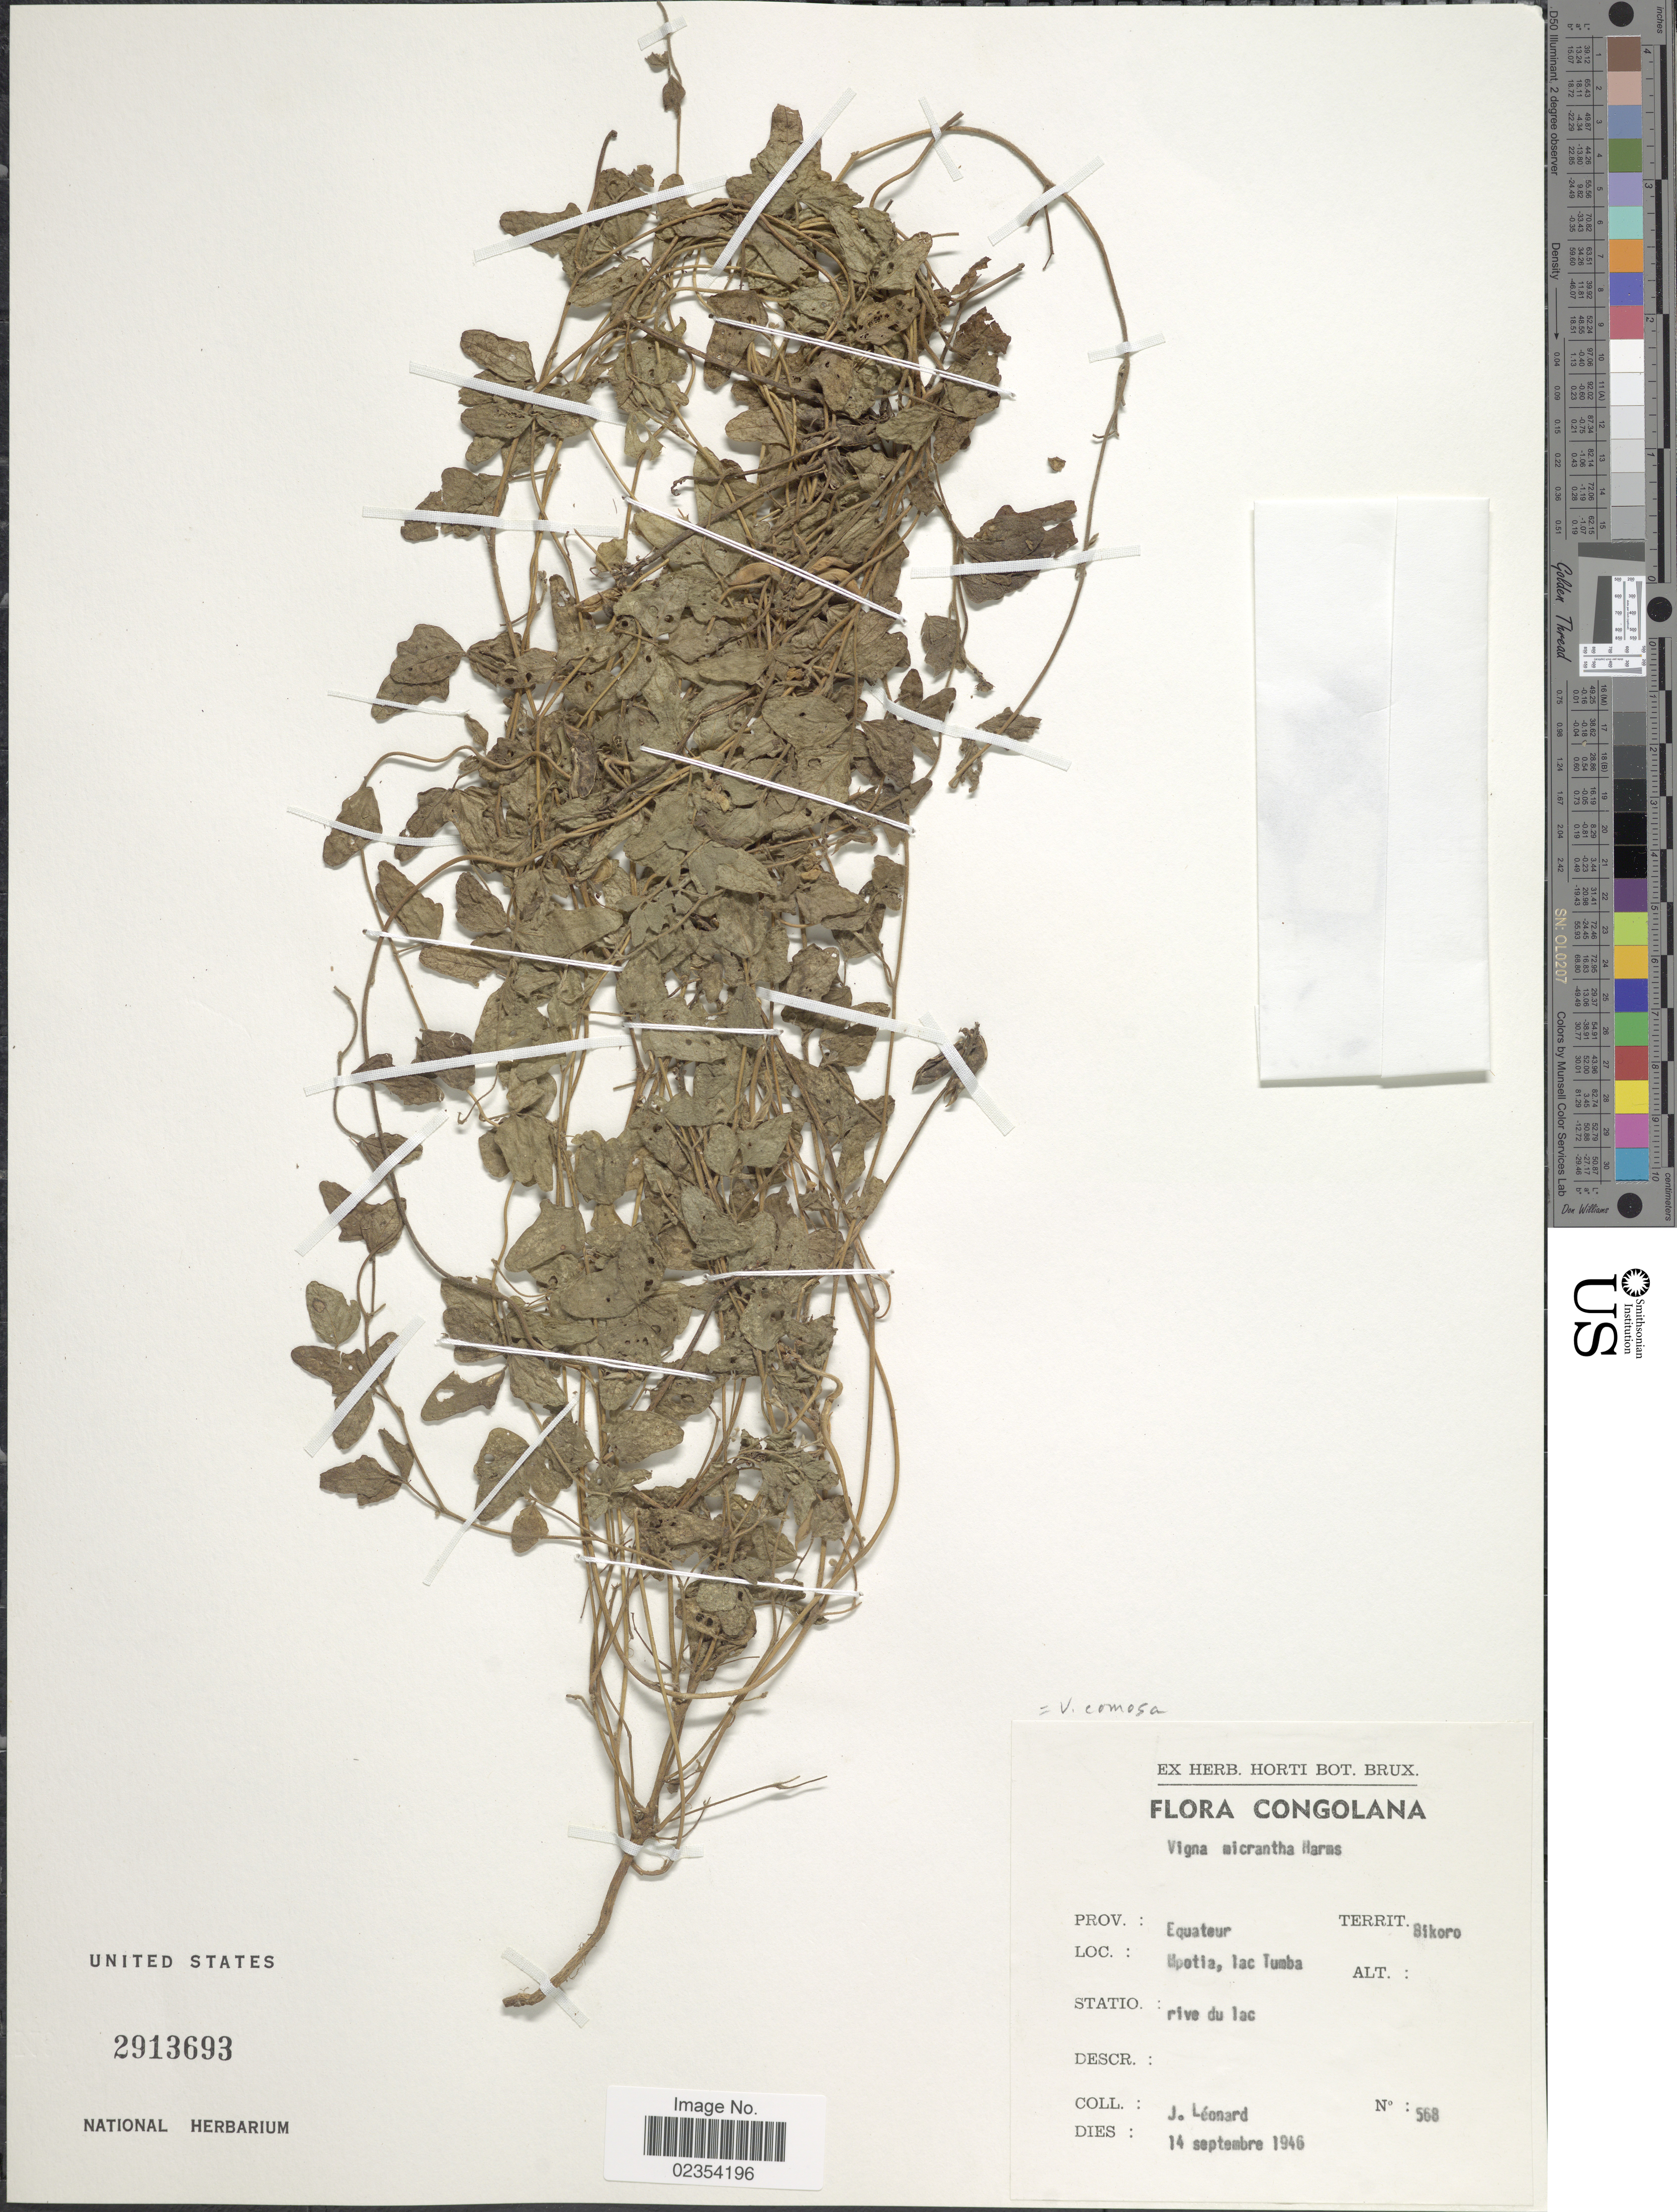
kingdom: Plantae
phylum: Tracheophyta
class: Magnoliopsida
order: Fabales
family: Fabaceae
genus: Vigna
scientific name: Vigna comosa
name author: Baker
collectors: J. Leonard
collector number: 568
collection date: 1946-09-14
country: Congo, Democratic Republic of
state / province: Equateur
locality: Territ. Sikoro, Mpotia, lac Tumba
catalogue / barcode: US 2913693